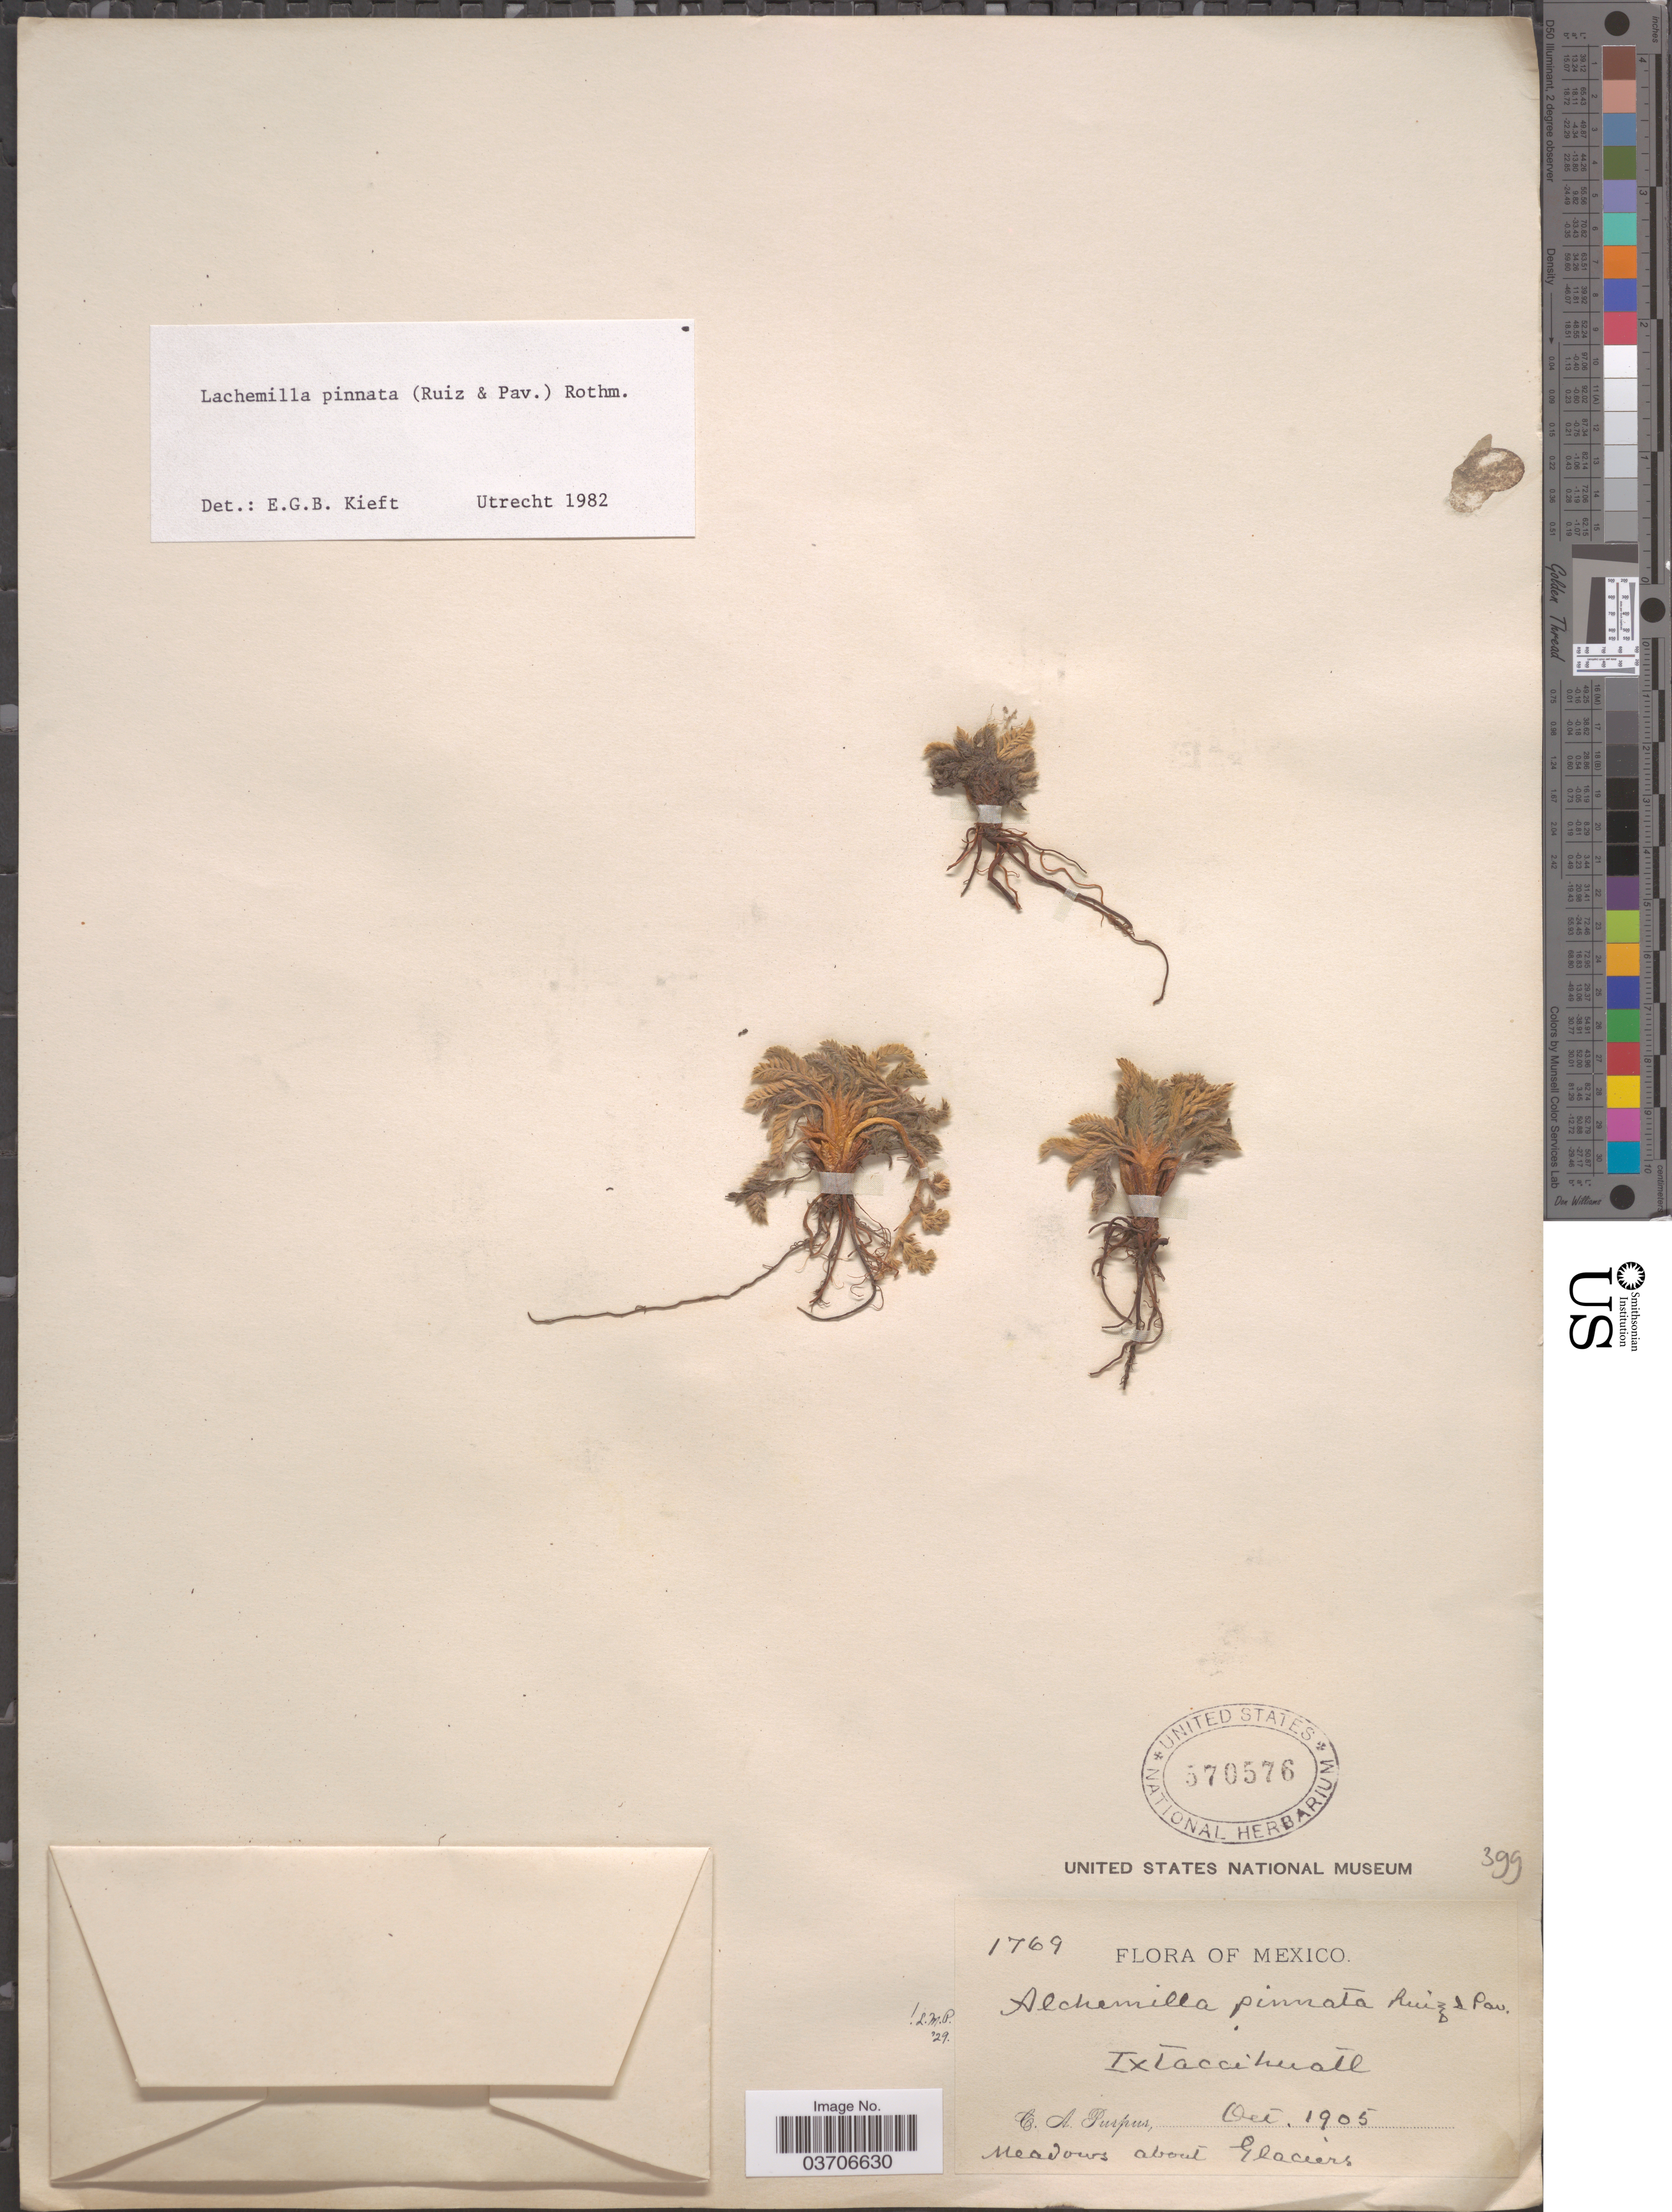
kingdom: Plantae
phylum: Tracheophyta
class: Magnoliopsida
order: Rosales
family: Rosaceae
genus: Lachemilla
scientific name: Lachemilla pinnata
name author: (Ruiz & Pav.) Rothm.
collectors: C. A. Purpus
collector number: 1769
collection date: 1905-10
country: Mexico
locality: Ixtaccihuatl.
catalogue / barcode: US 570576